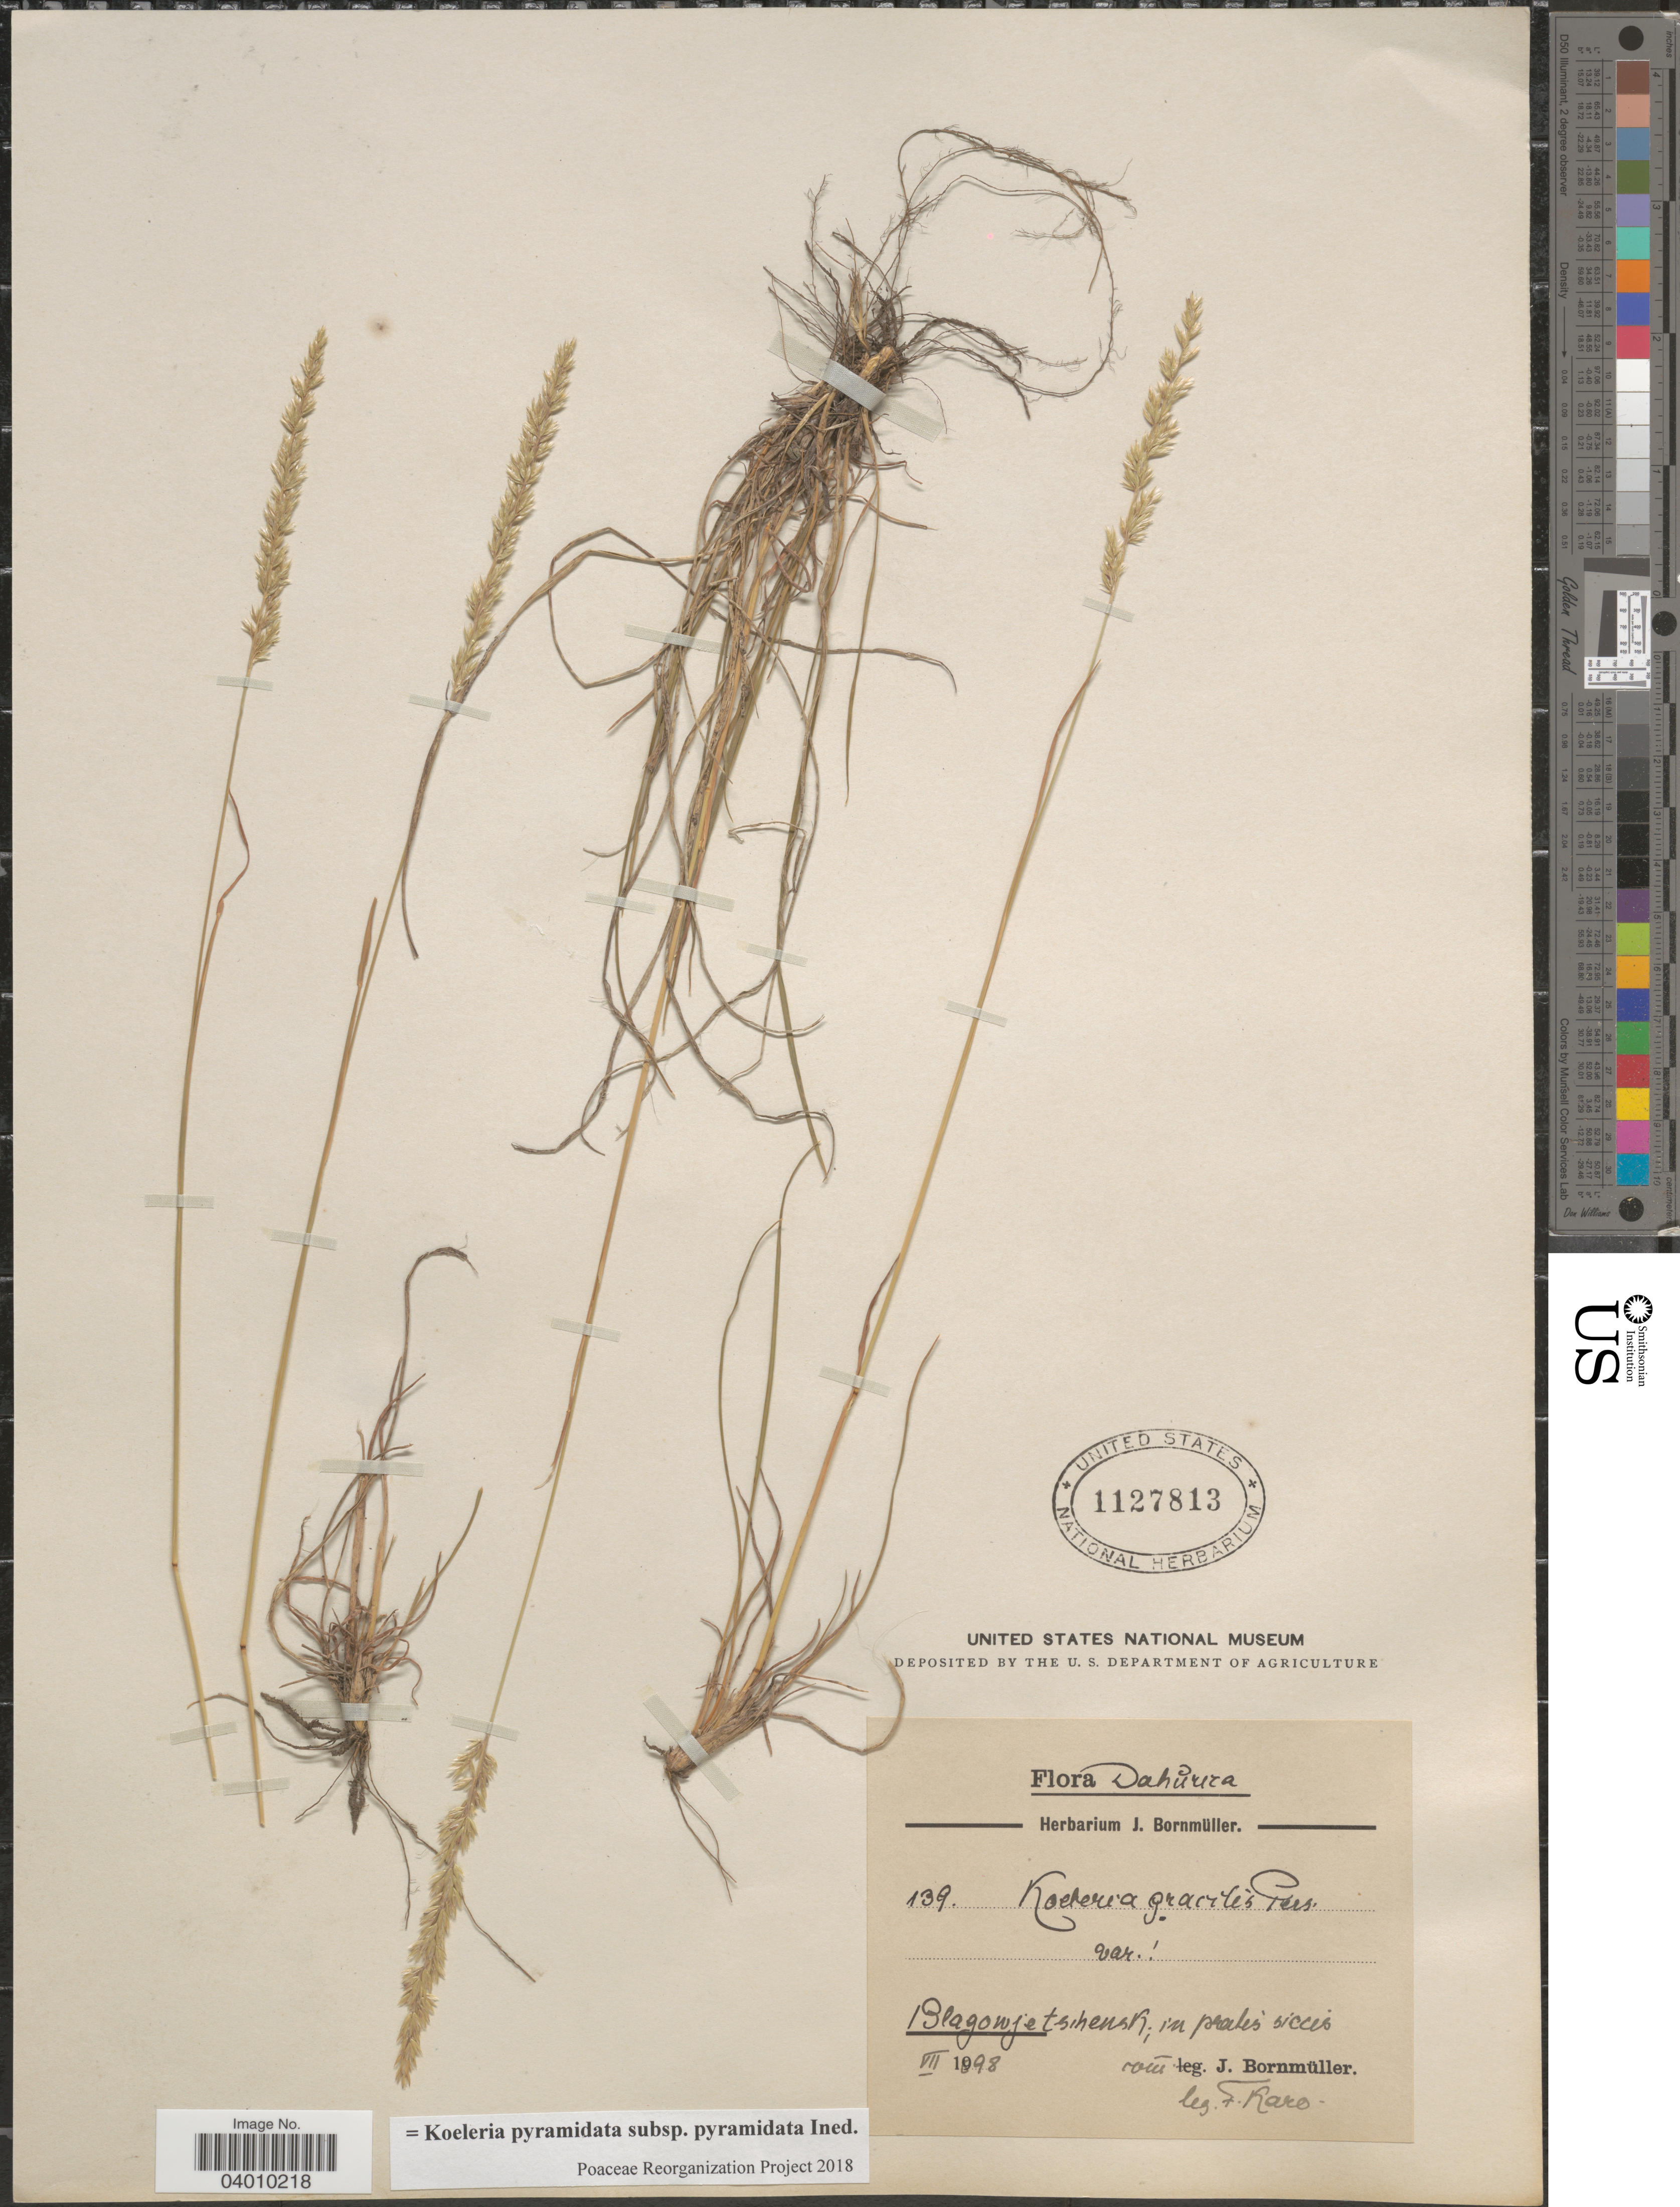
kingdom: Plantae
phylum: Tracheophyta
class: Liliopsida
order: Poales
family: Poaceae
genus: Koeleria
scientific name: Koeleria pyramidata subsp. pyramidata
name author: (Lam.) P. Beauv.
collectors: F. Karo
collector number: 139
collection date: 1898-07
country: Russian Federation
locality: Dahurica. Blagowjestschensk; in pratis siccis.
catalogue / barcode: US 1127813